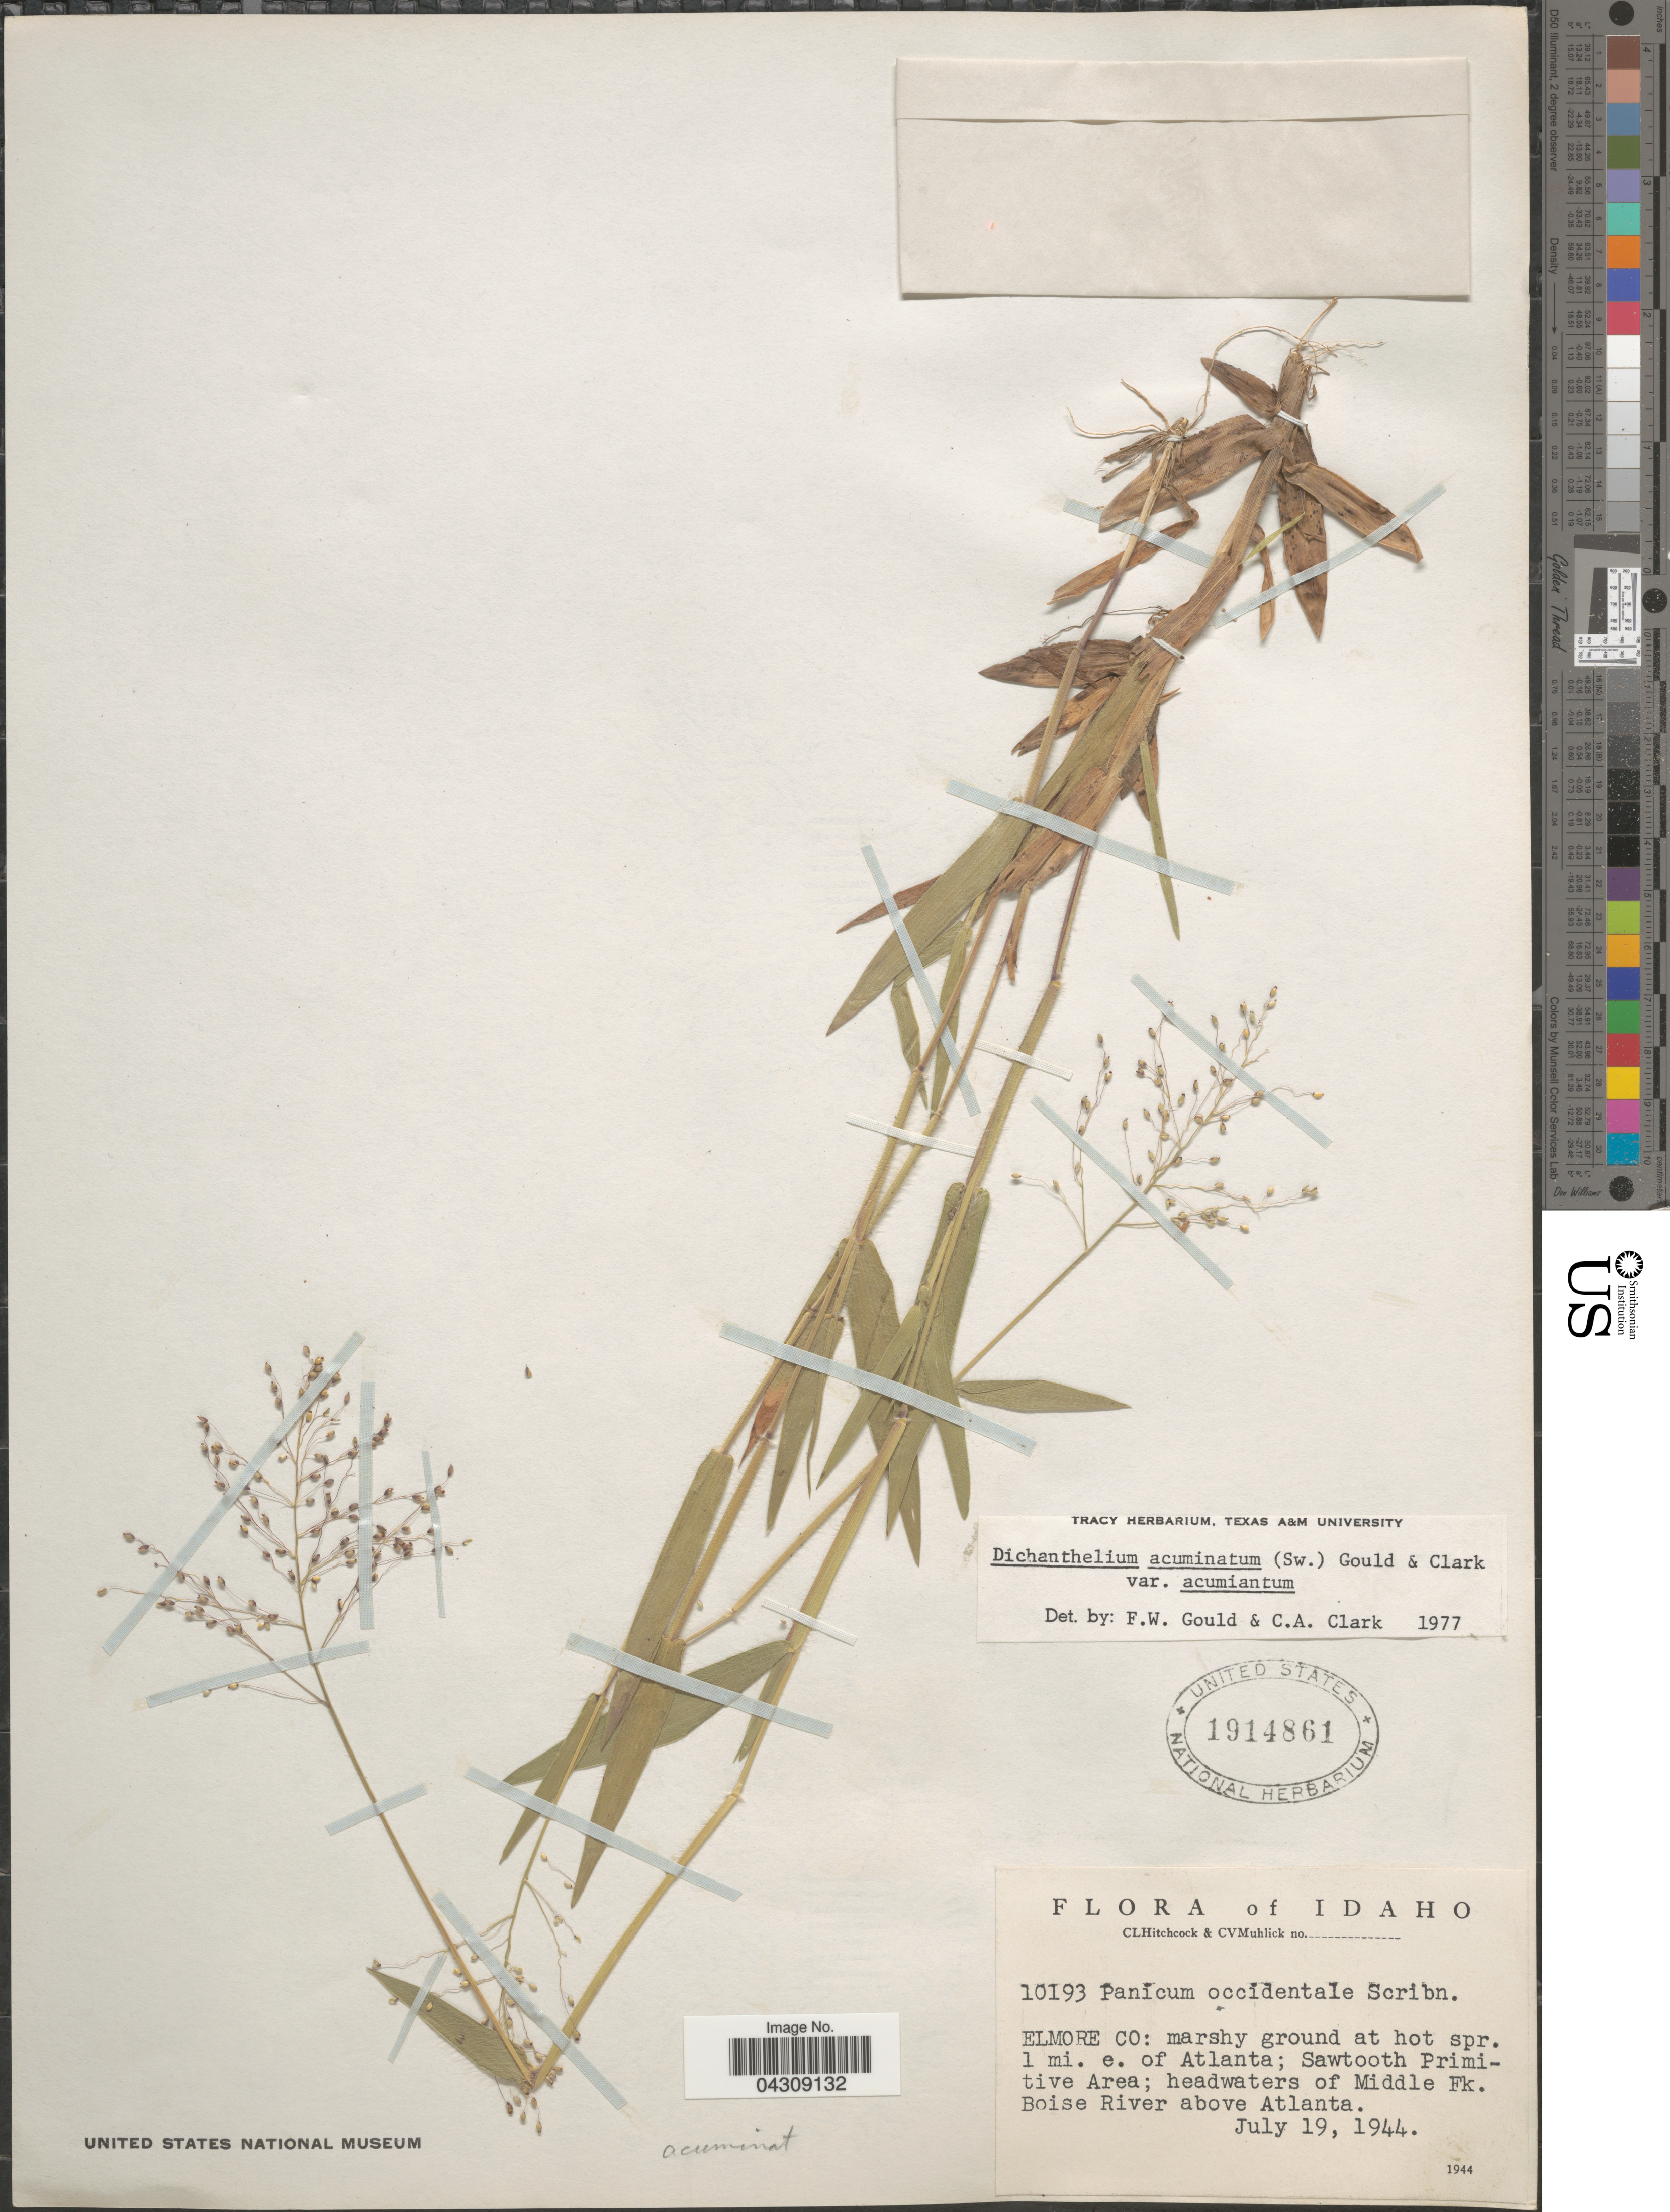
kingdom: Plantae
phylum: Tracheophyta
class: Liliopsida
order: Poales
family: Poaceae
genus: Dichanthelium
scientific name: Dichanthelium acuminatum var. acuminatum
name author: (Sw.) Gould & C.A. Clark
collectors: C. L. Hitchcock & C. V. Muhlick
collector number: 10193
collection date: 1944-07-19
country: United States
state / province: Idaho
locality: Elmore Co: marshy ground at hot spr. 1 mi. e. of Atlanta; Sawtooth Primitive Area; headwaters of Middle Fk. Boise River above Atlanta.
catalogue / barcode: US 1914861